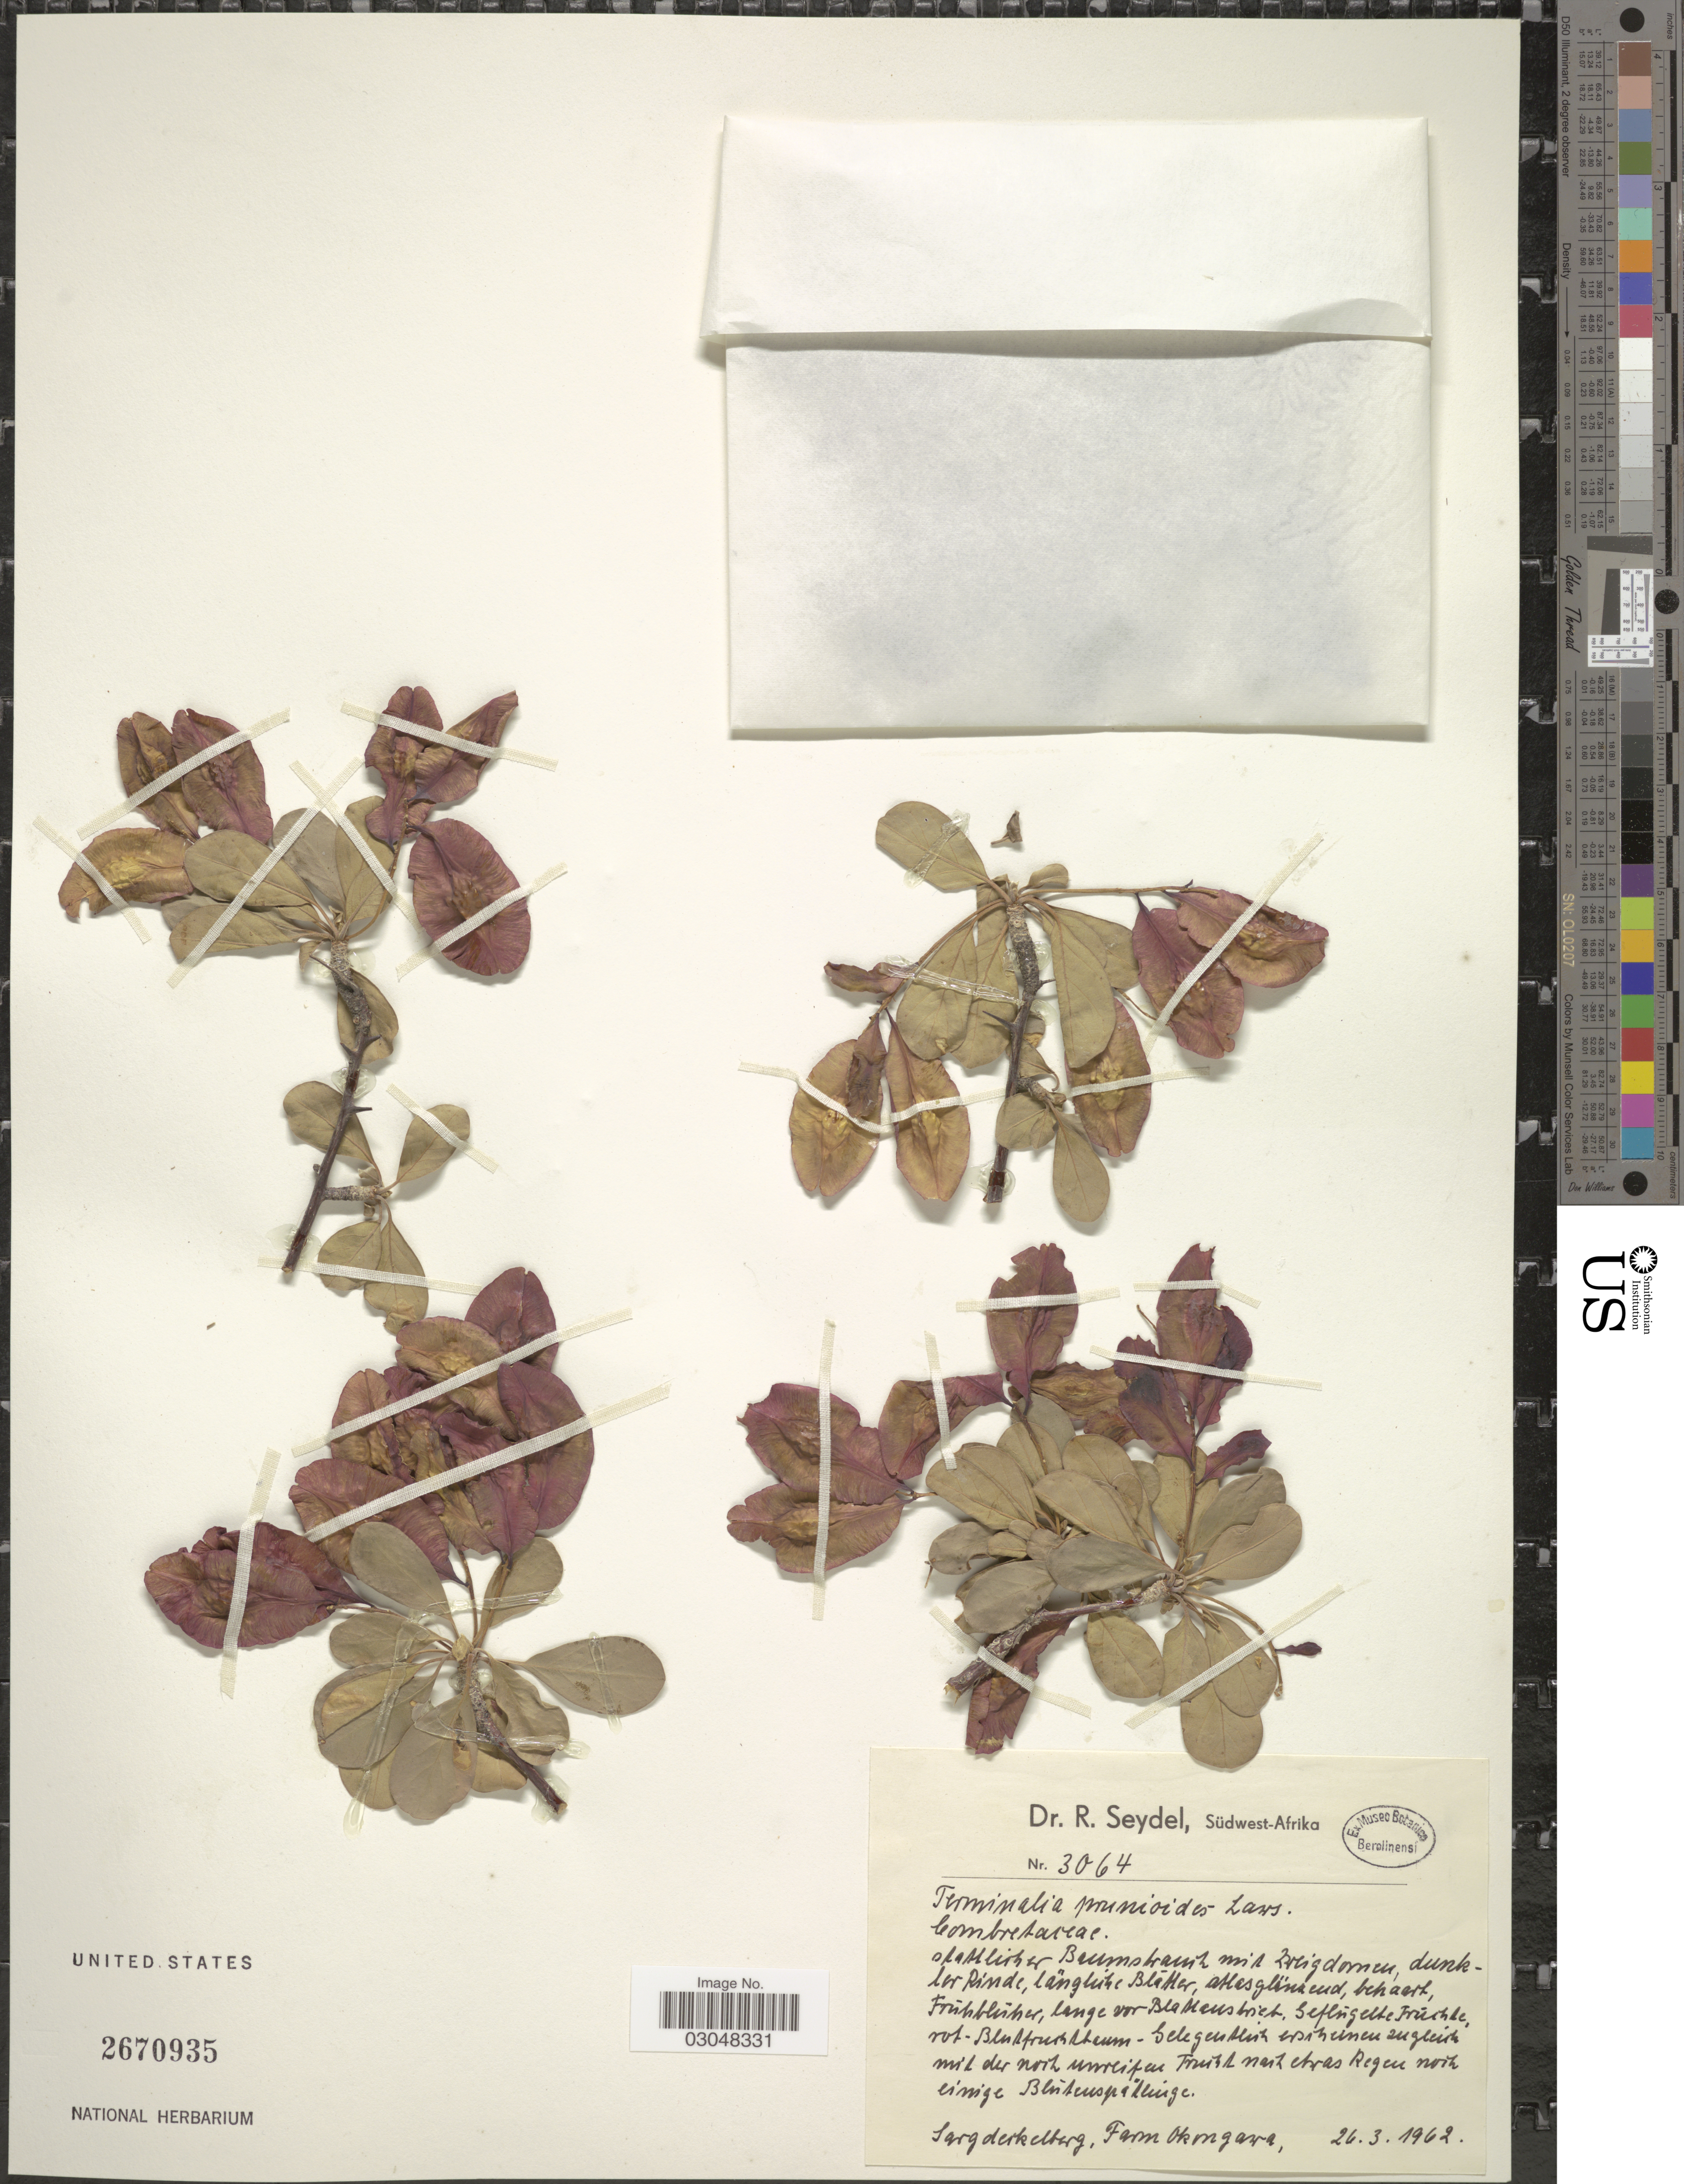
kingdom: Plantae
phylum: Tracheophyta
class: Magnoliopsida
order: Myrtales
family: Combretaceae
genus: Terminalia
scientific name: Terminalia prunioides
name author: M.A. Lawson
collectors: R. Seydel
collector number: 3064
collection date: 1962-03-26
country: Namibia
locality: Südwest-Afrika. Sargdeckelberg [Sargdeckel mountain], Farm Okongawa.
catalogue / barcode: US 2670935